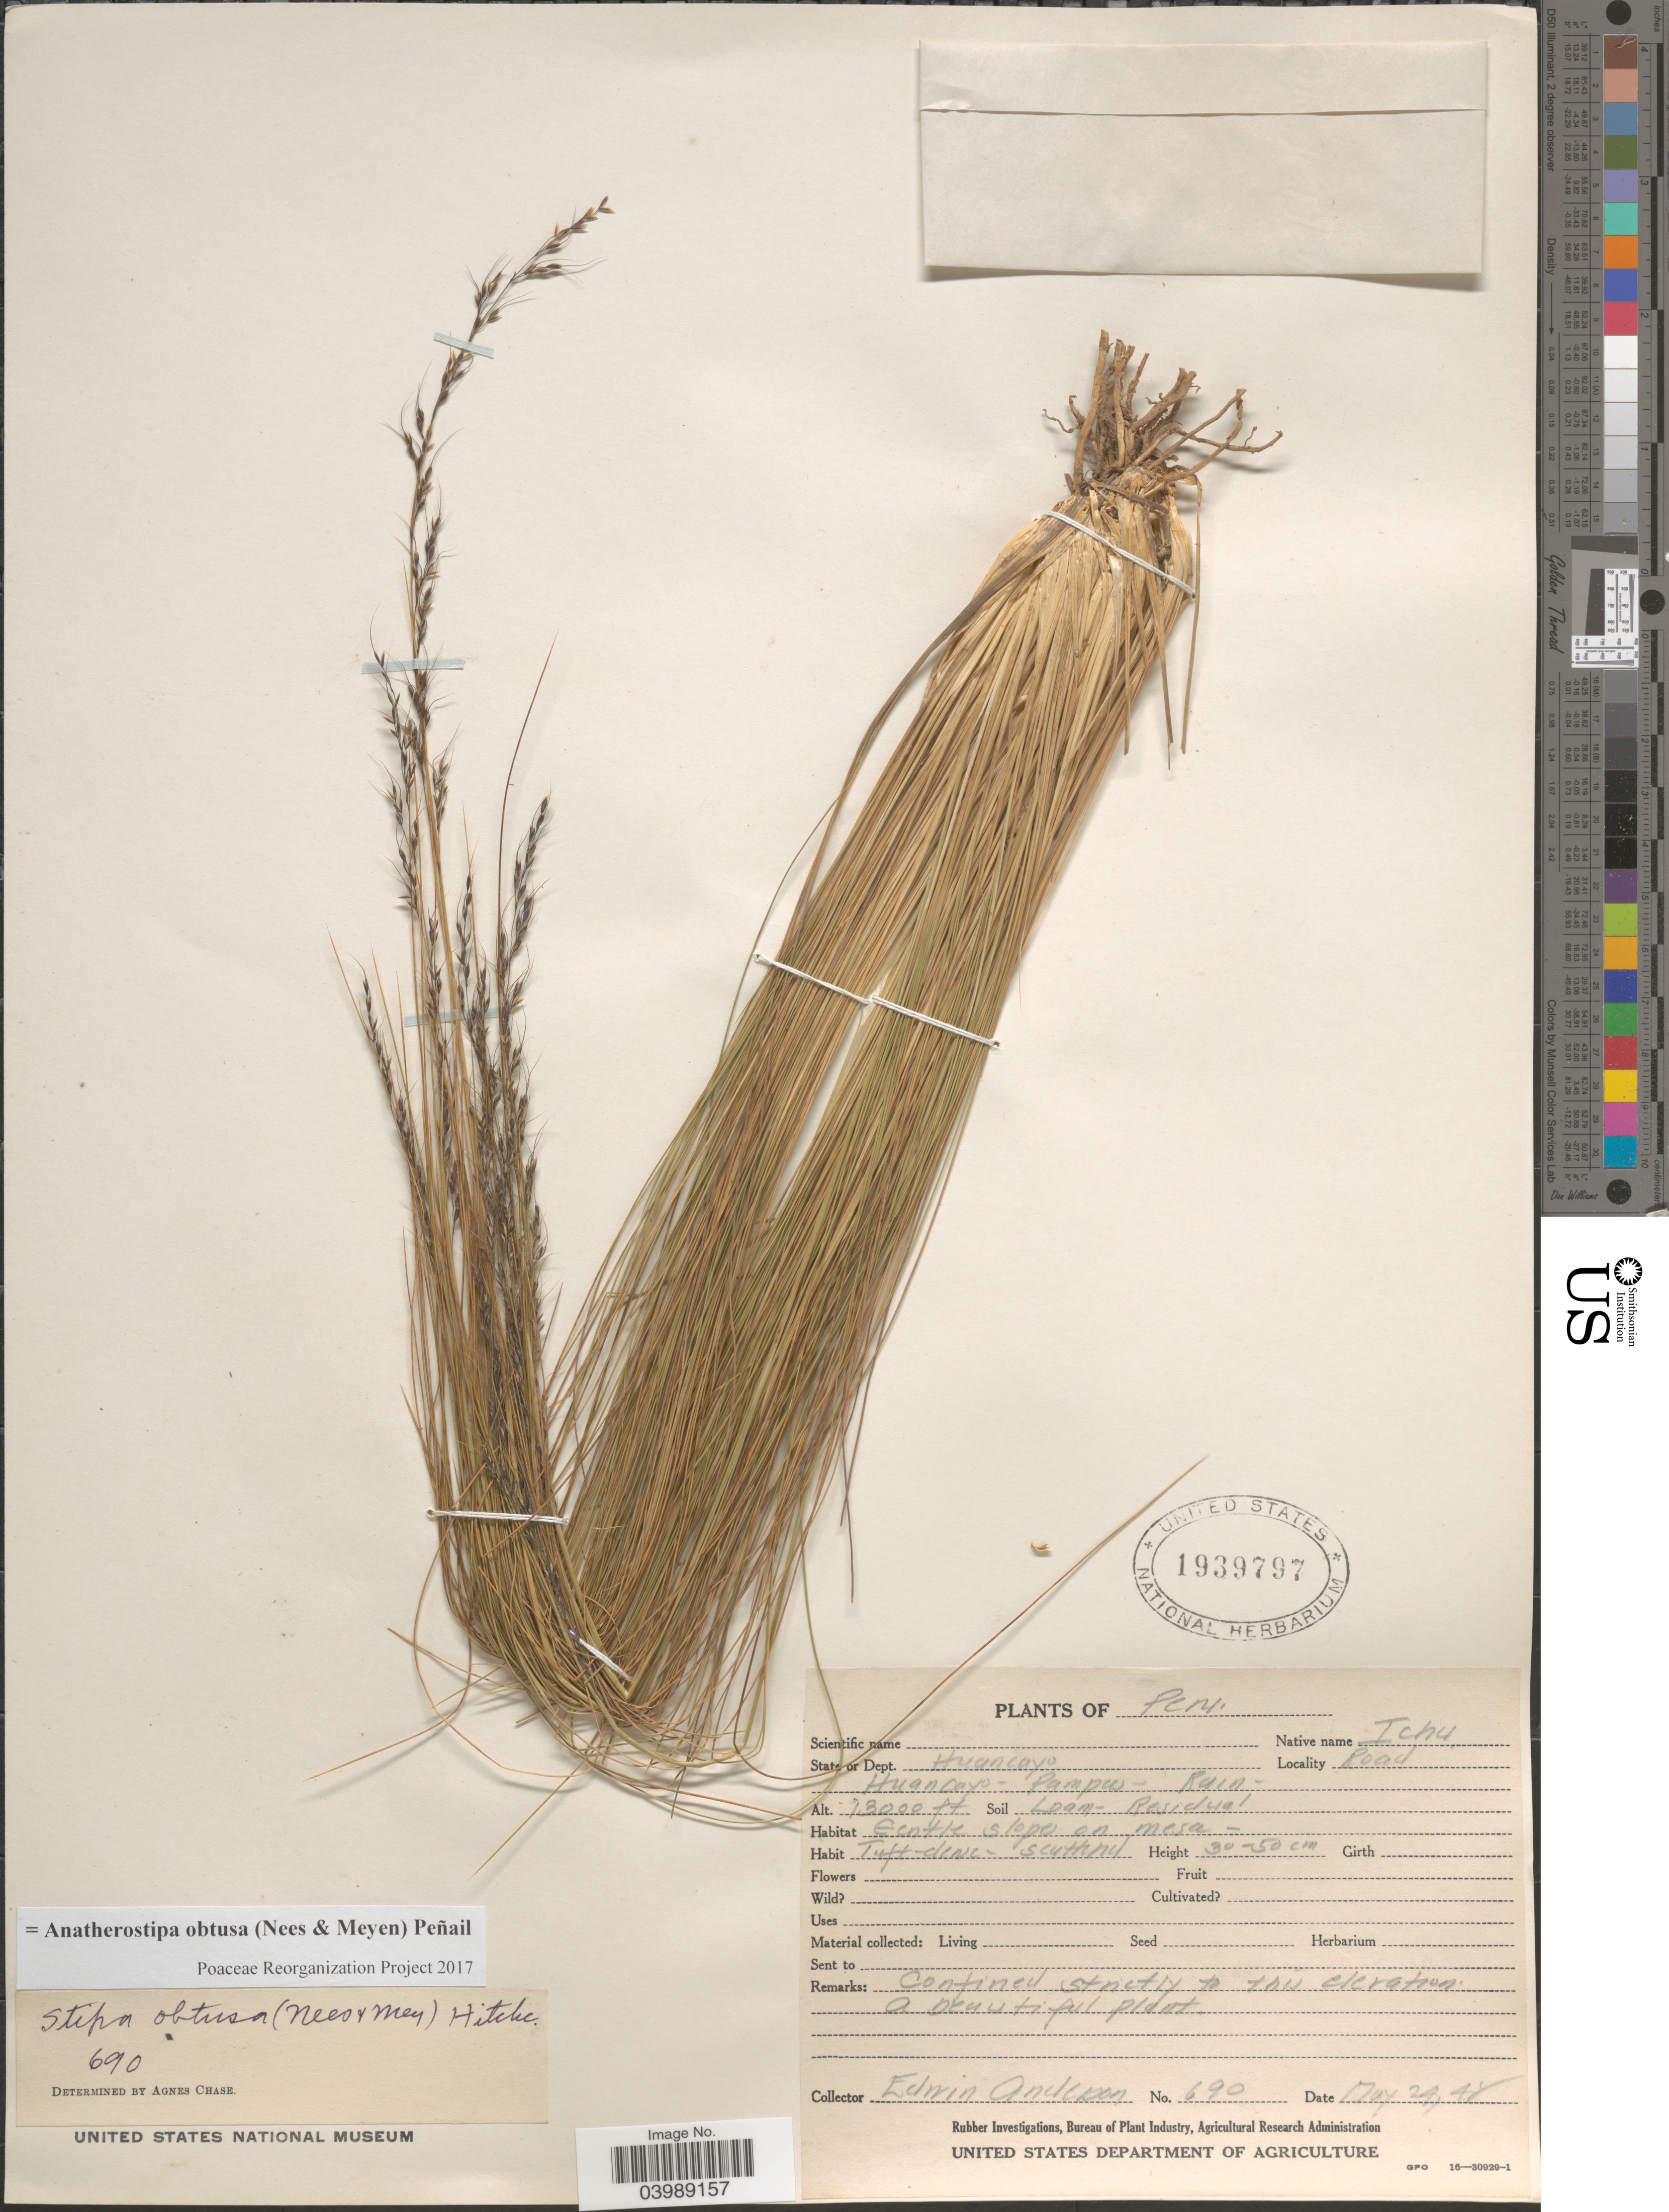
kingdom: Plantae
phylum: Tracheophyta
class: Liliopsida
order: Poales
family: Poaceae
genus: Anatherostipa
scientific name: Anatherostipa obtusa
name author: (Nees & Meyen) Peñailillo B.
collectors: E. Anderson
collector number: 690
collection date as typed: Transcribed d/m/y: 24/5/48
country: Peru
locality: State or Dept. Huancayo. Road Huancayo - Pampas - Ruin.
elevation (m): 3962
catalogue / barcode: US 1939797